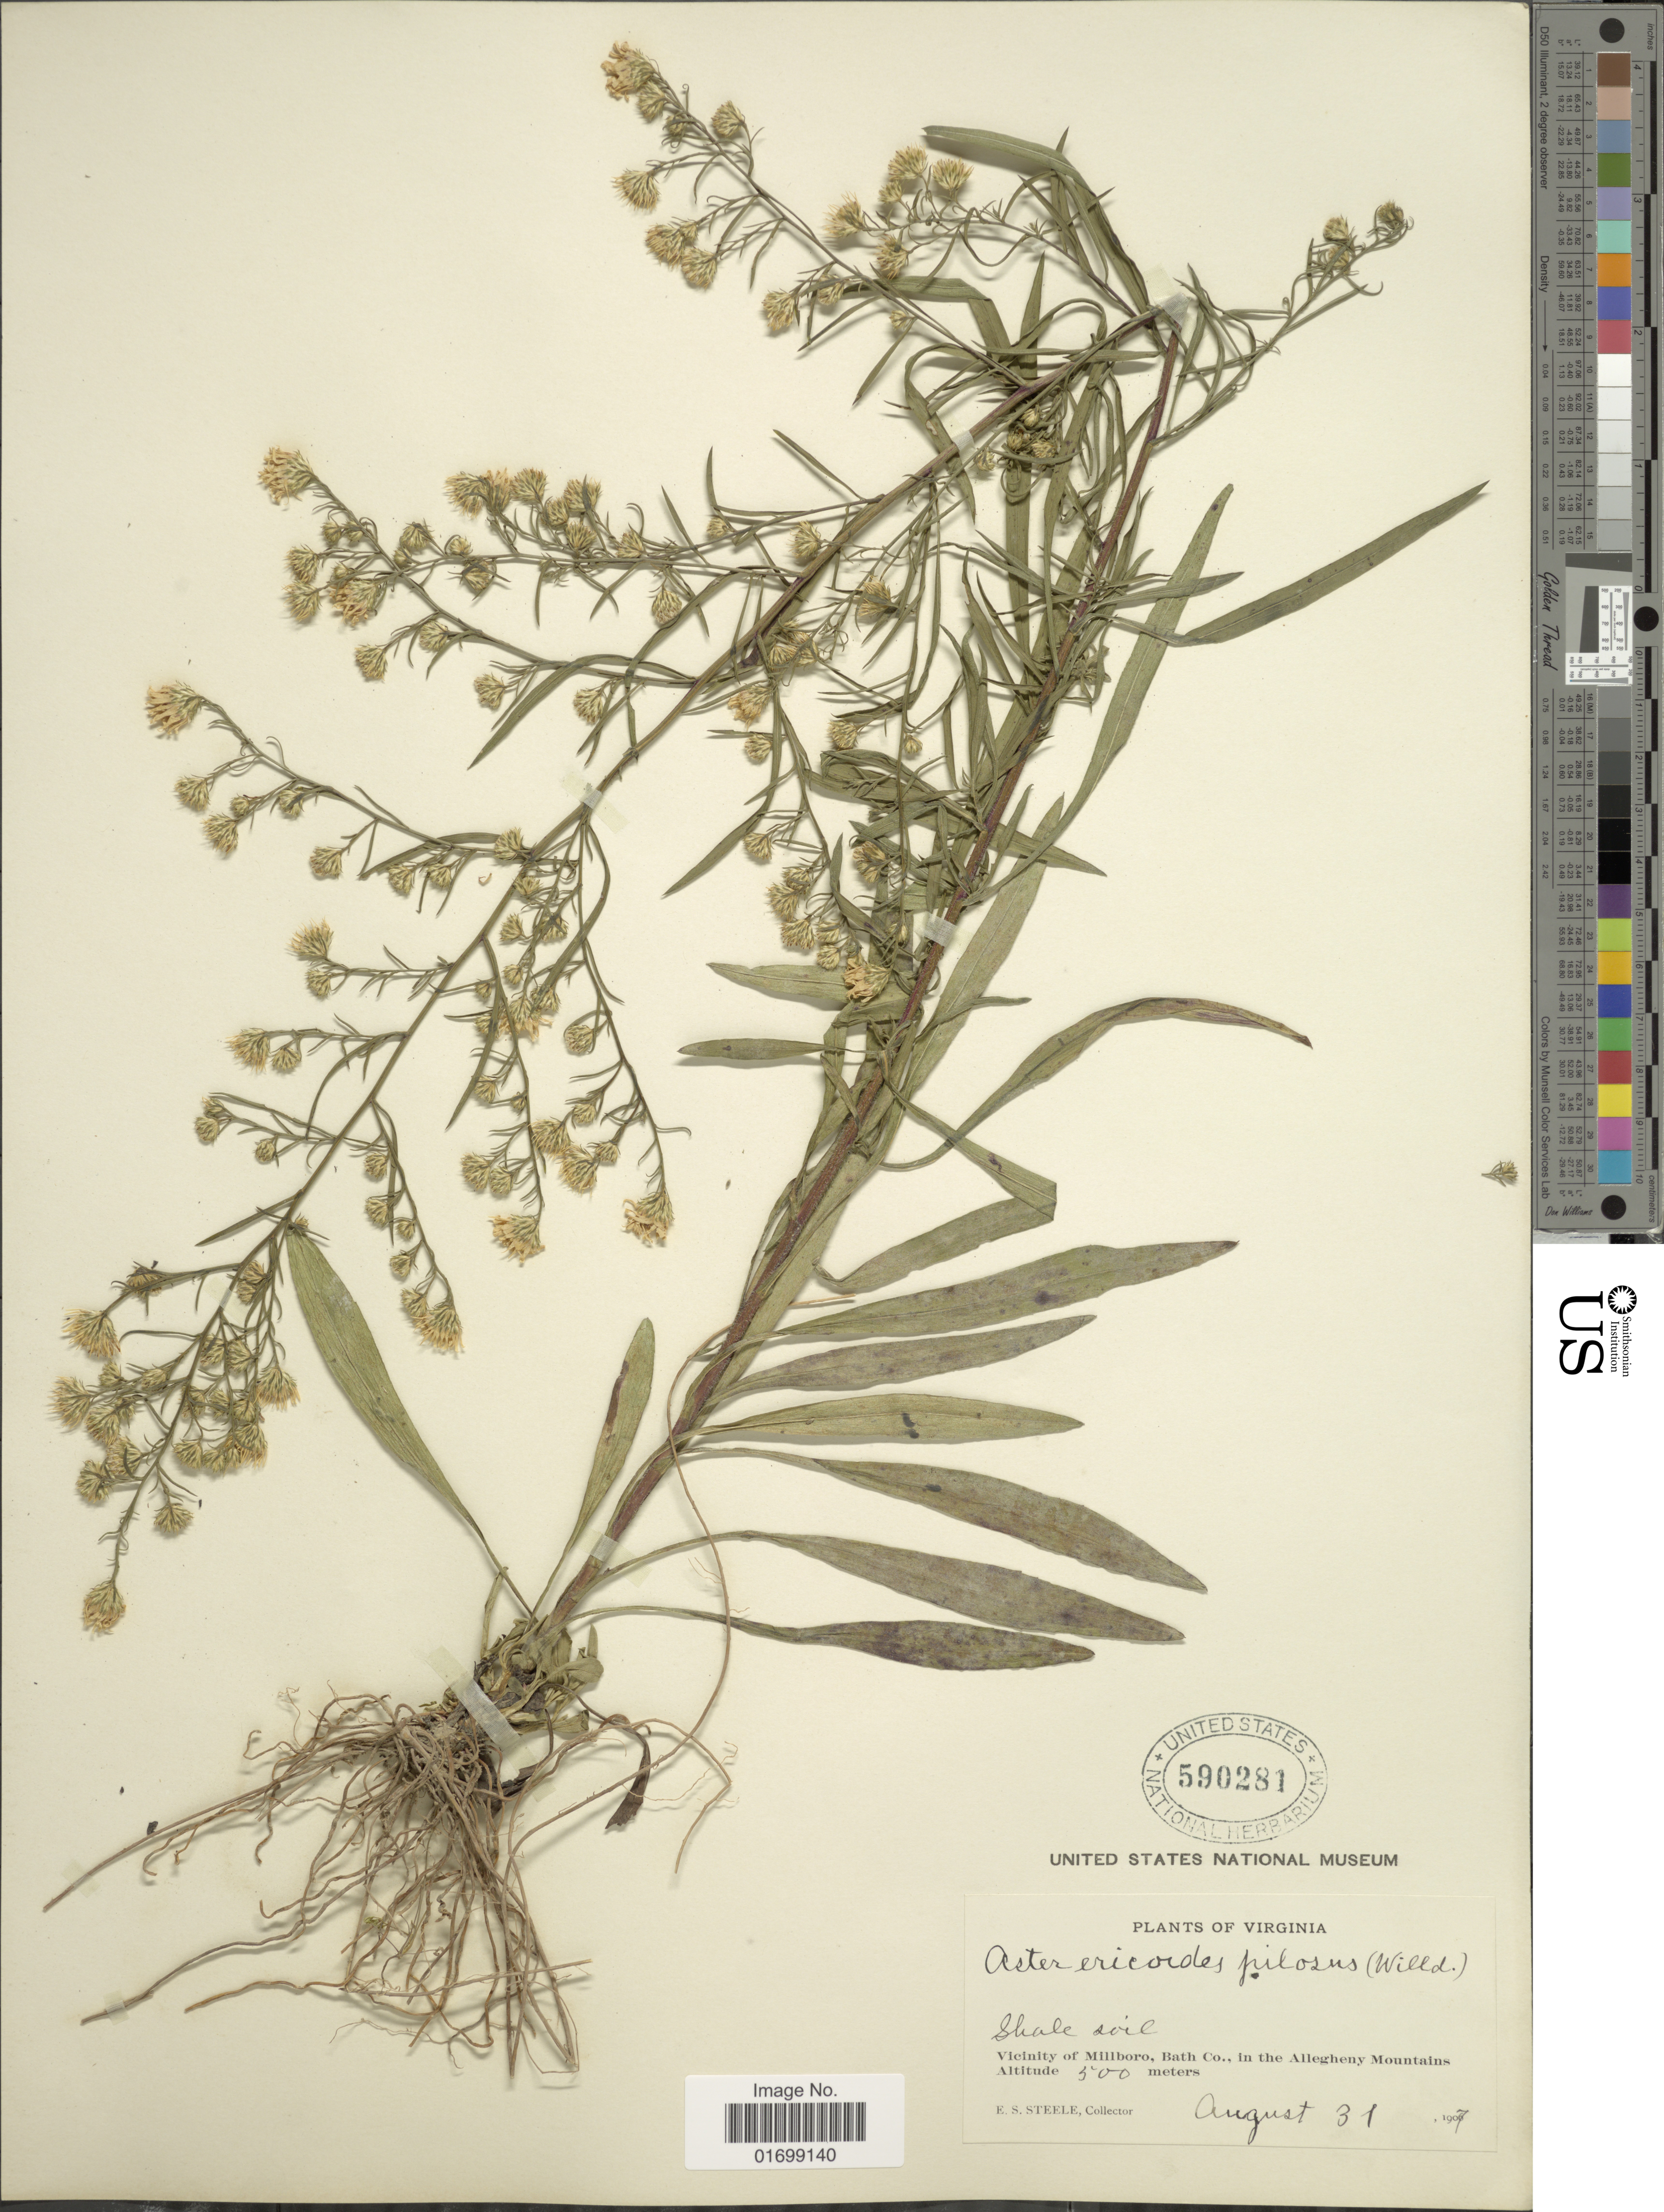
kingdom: Plantae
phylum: Tracheophyta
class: Magnoliopsida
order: Asterales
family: Asteraceae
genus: Symphyotrichum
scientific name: Symphyotrichum pilosum var. pringlei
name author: (A. Gray) G.L. Nesom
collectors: E. Steele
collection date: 1907-08-31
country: United States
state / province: Virginia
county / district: Bath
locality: Shale soil, vicinity of Miliboro, Bath Co., in the Allegheny Mountains.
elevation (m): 500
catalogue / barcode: US 590281